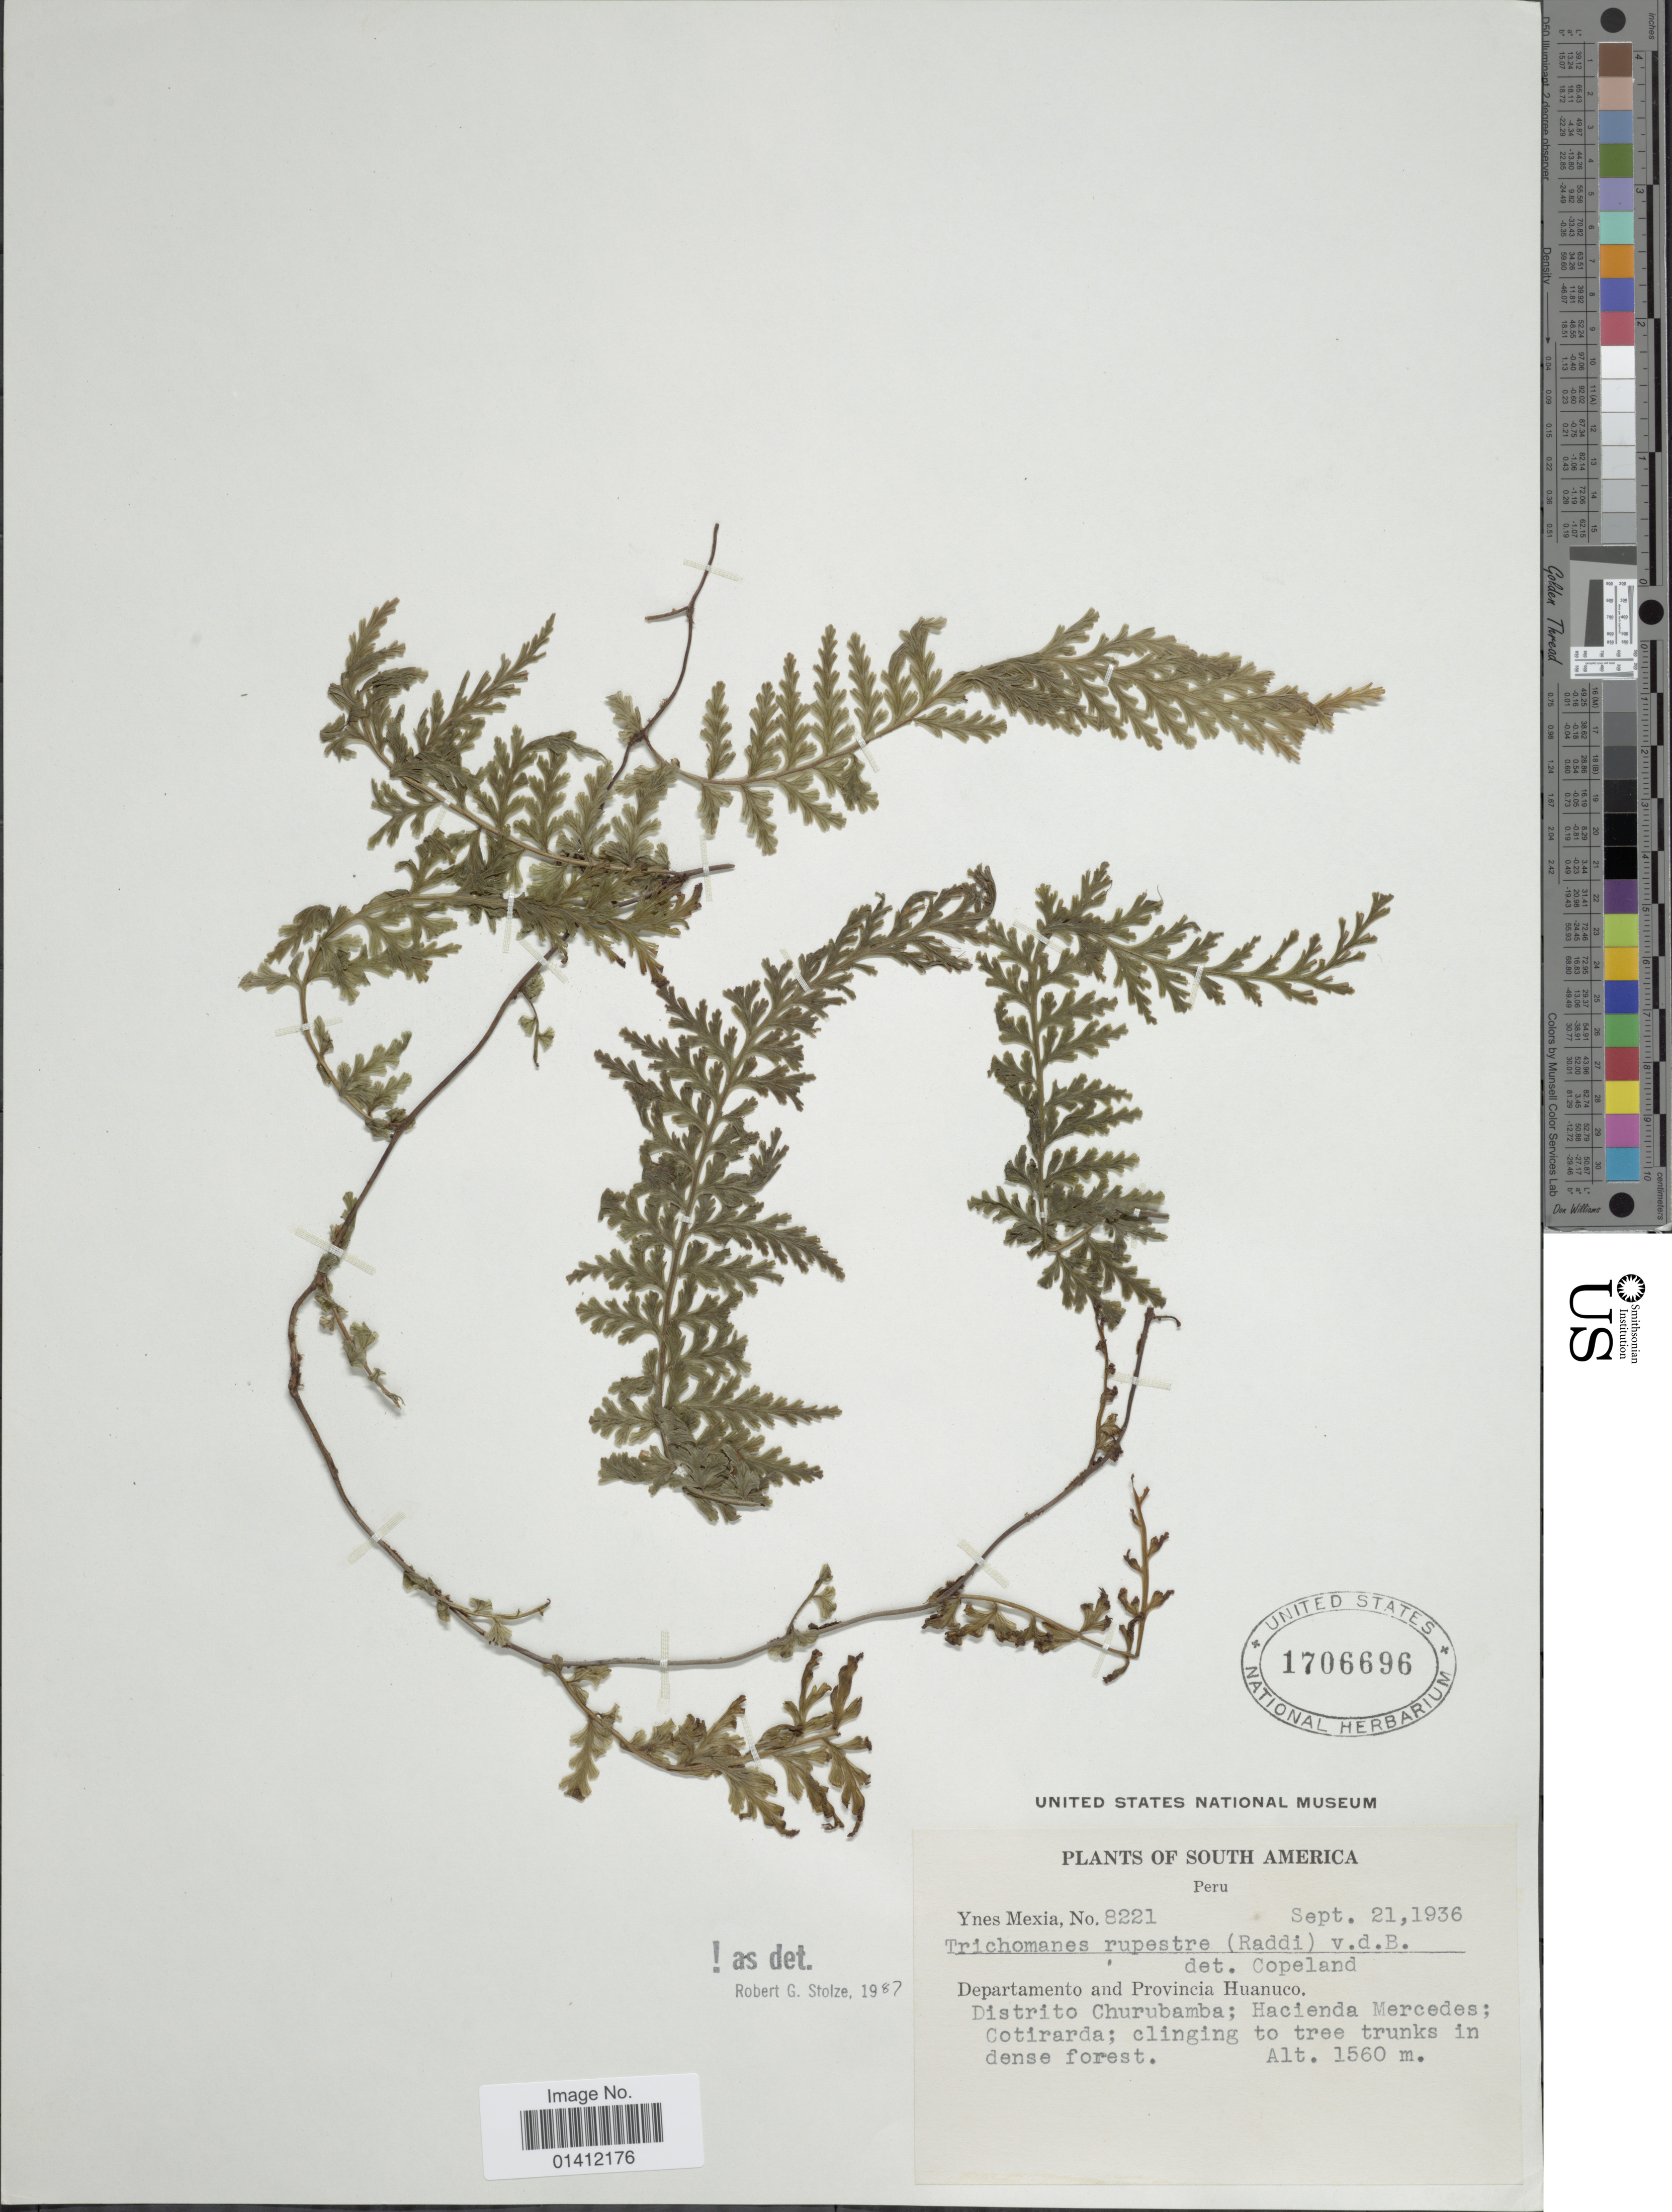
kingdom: Plantae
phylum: Tracheophyta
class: Polypodiopsida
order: Hymenophyllales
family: Hymenophyllaceae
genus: Vandenboschia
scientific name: Vandenboschia rupestris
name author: (Raddi) Ebihara & K. Iwats.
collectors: Y. Mexia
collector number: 8221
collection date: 1936-09-21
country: Peru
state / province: Huánuco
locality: Distrito Churubamba; Hacienda Mercedes; Cotirarda; clinging to tree trunks in dense forest.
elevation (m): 1560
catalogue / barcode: US 1706696